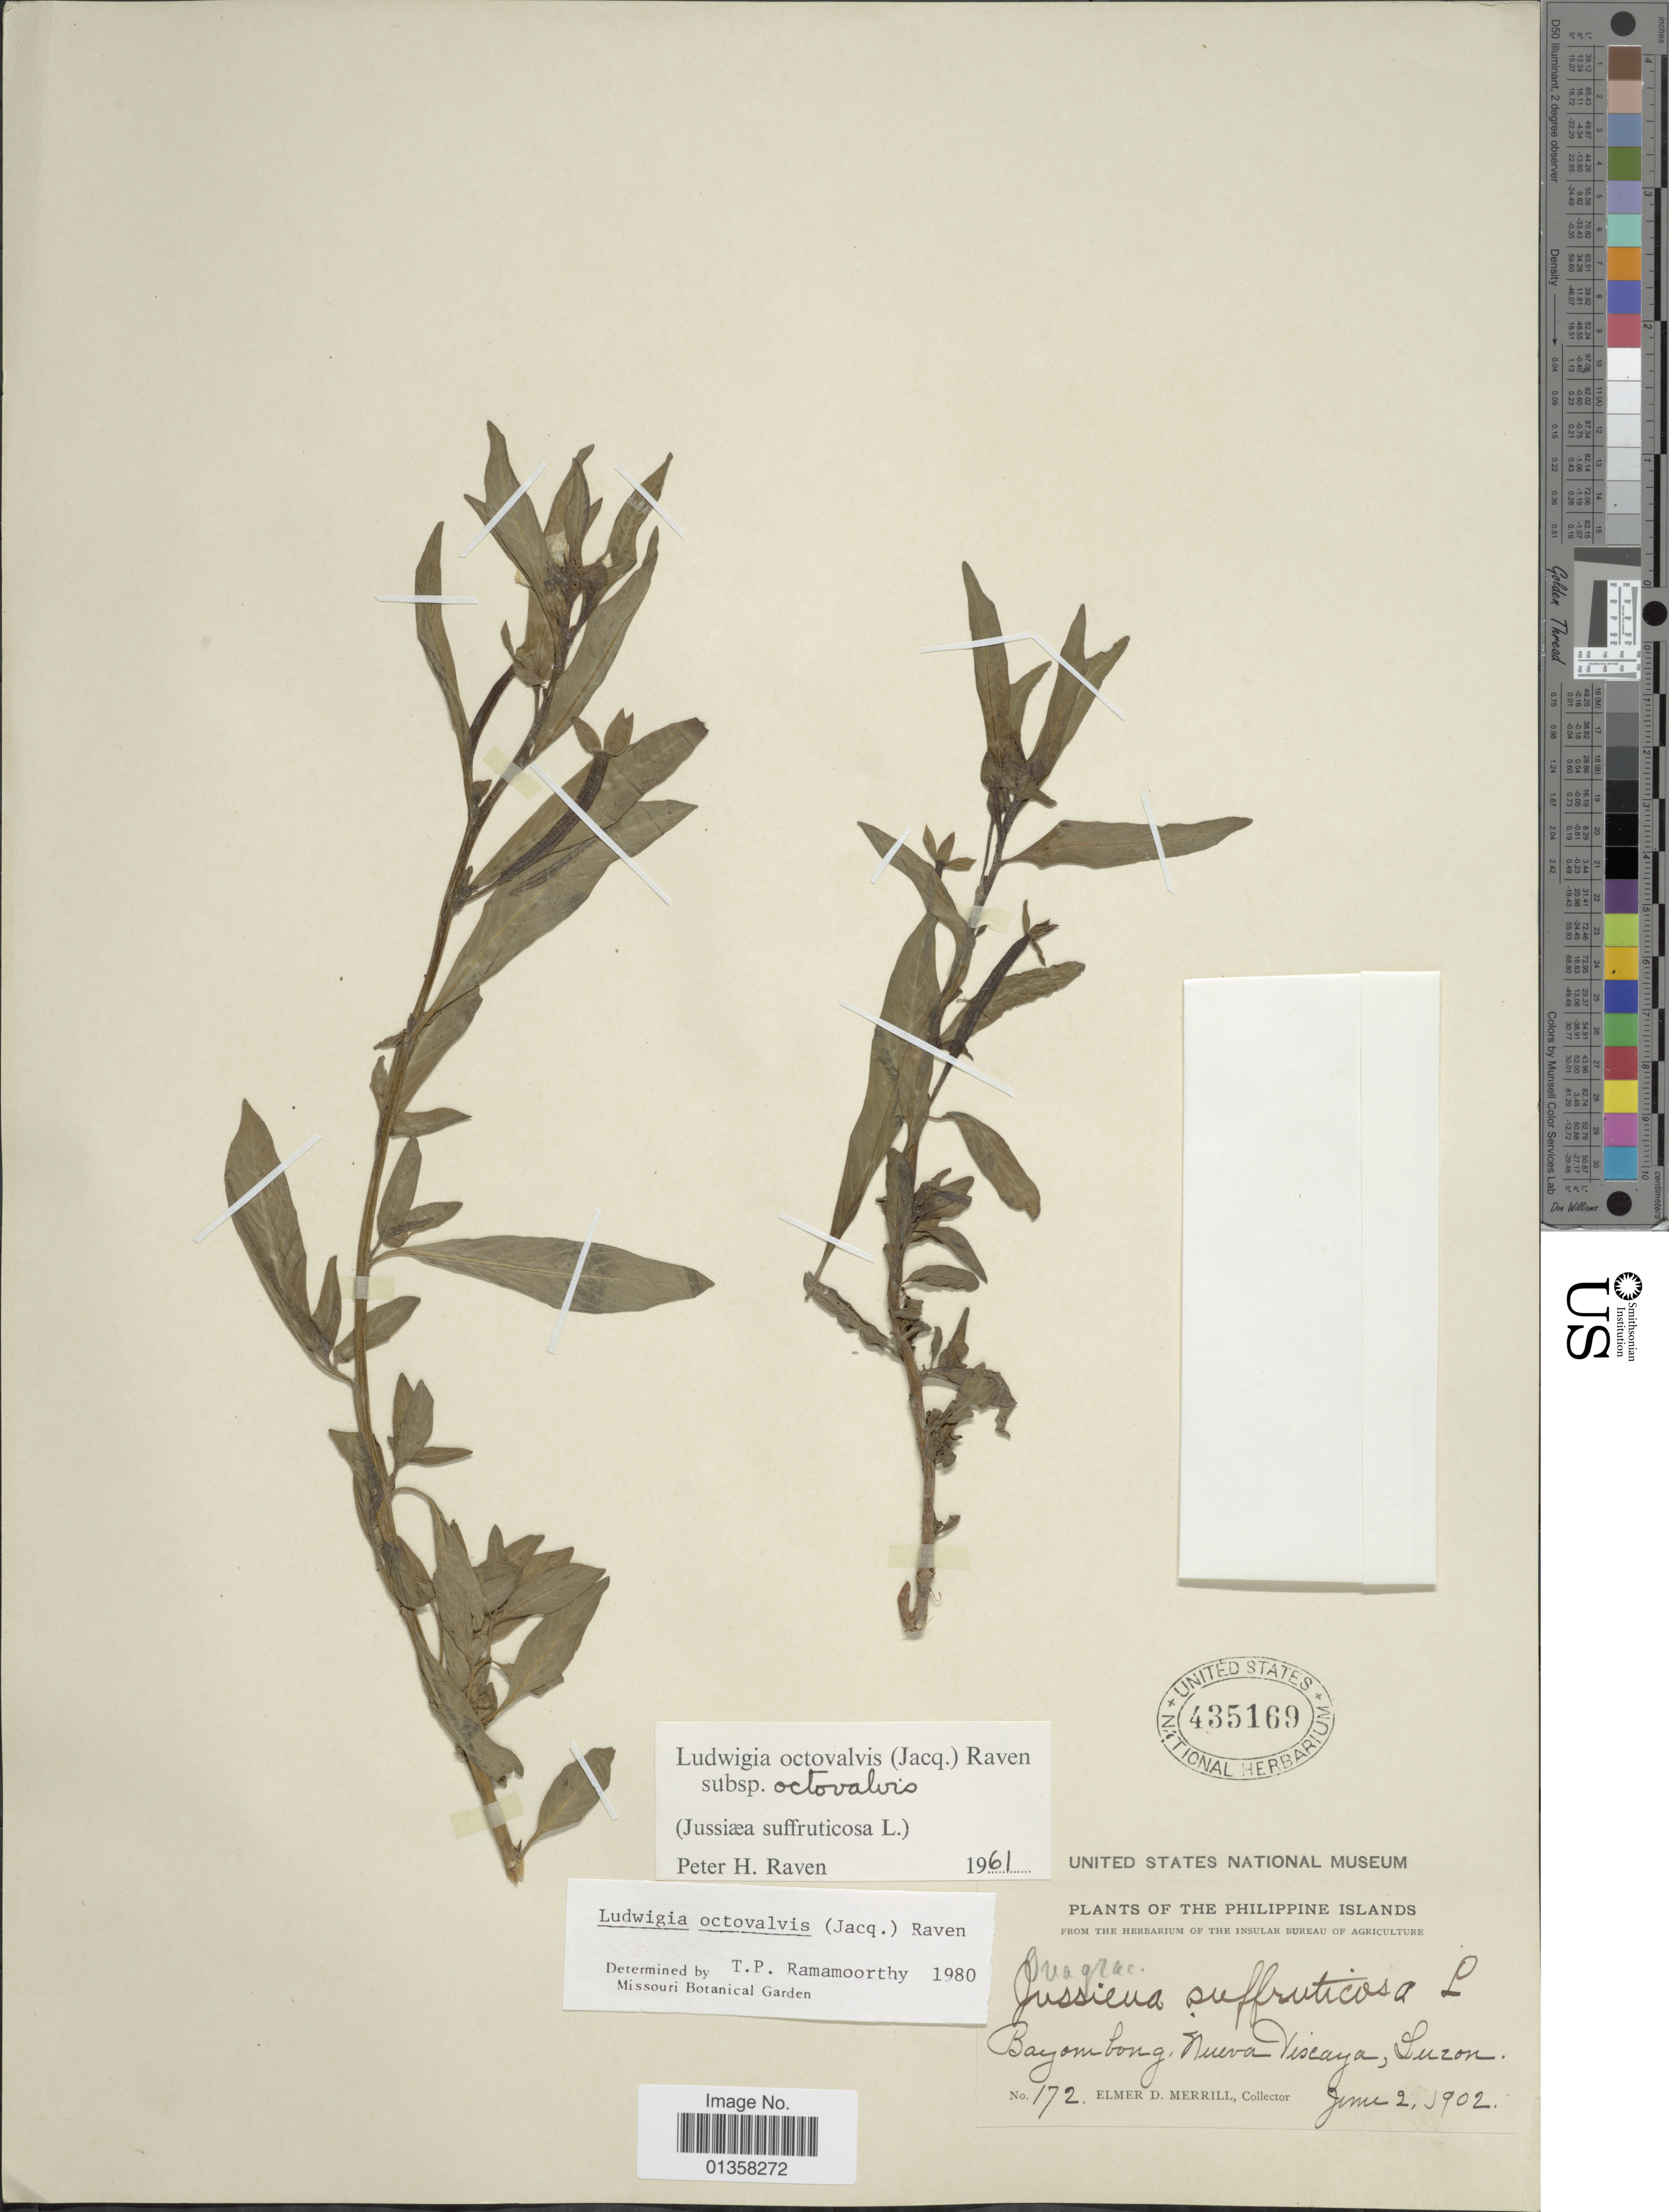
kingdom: Plantae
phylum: Tracheophyta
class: Magnoliopsida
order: Myrtales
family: Onagraceae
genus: Ludwigia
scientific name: Ludwigia octovalvis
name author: (Jacq.) P.H. Raven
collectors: E. D. Merrill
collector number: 172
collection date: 1902-06-02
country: Philippines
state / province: Central Luzon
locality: Bayombong, Nueva Viscaya, Luzon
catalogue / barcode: US 435169